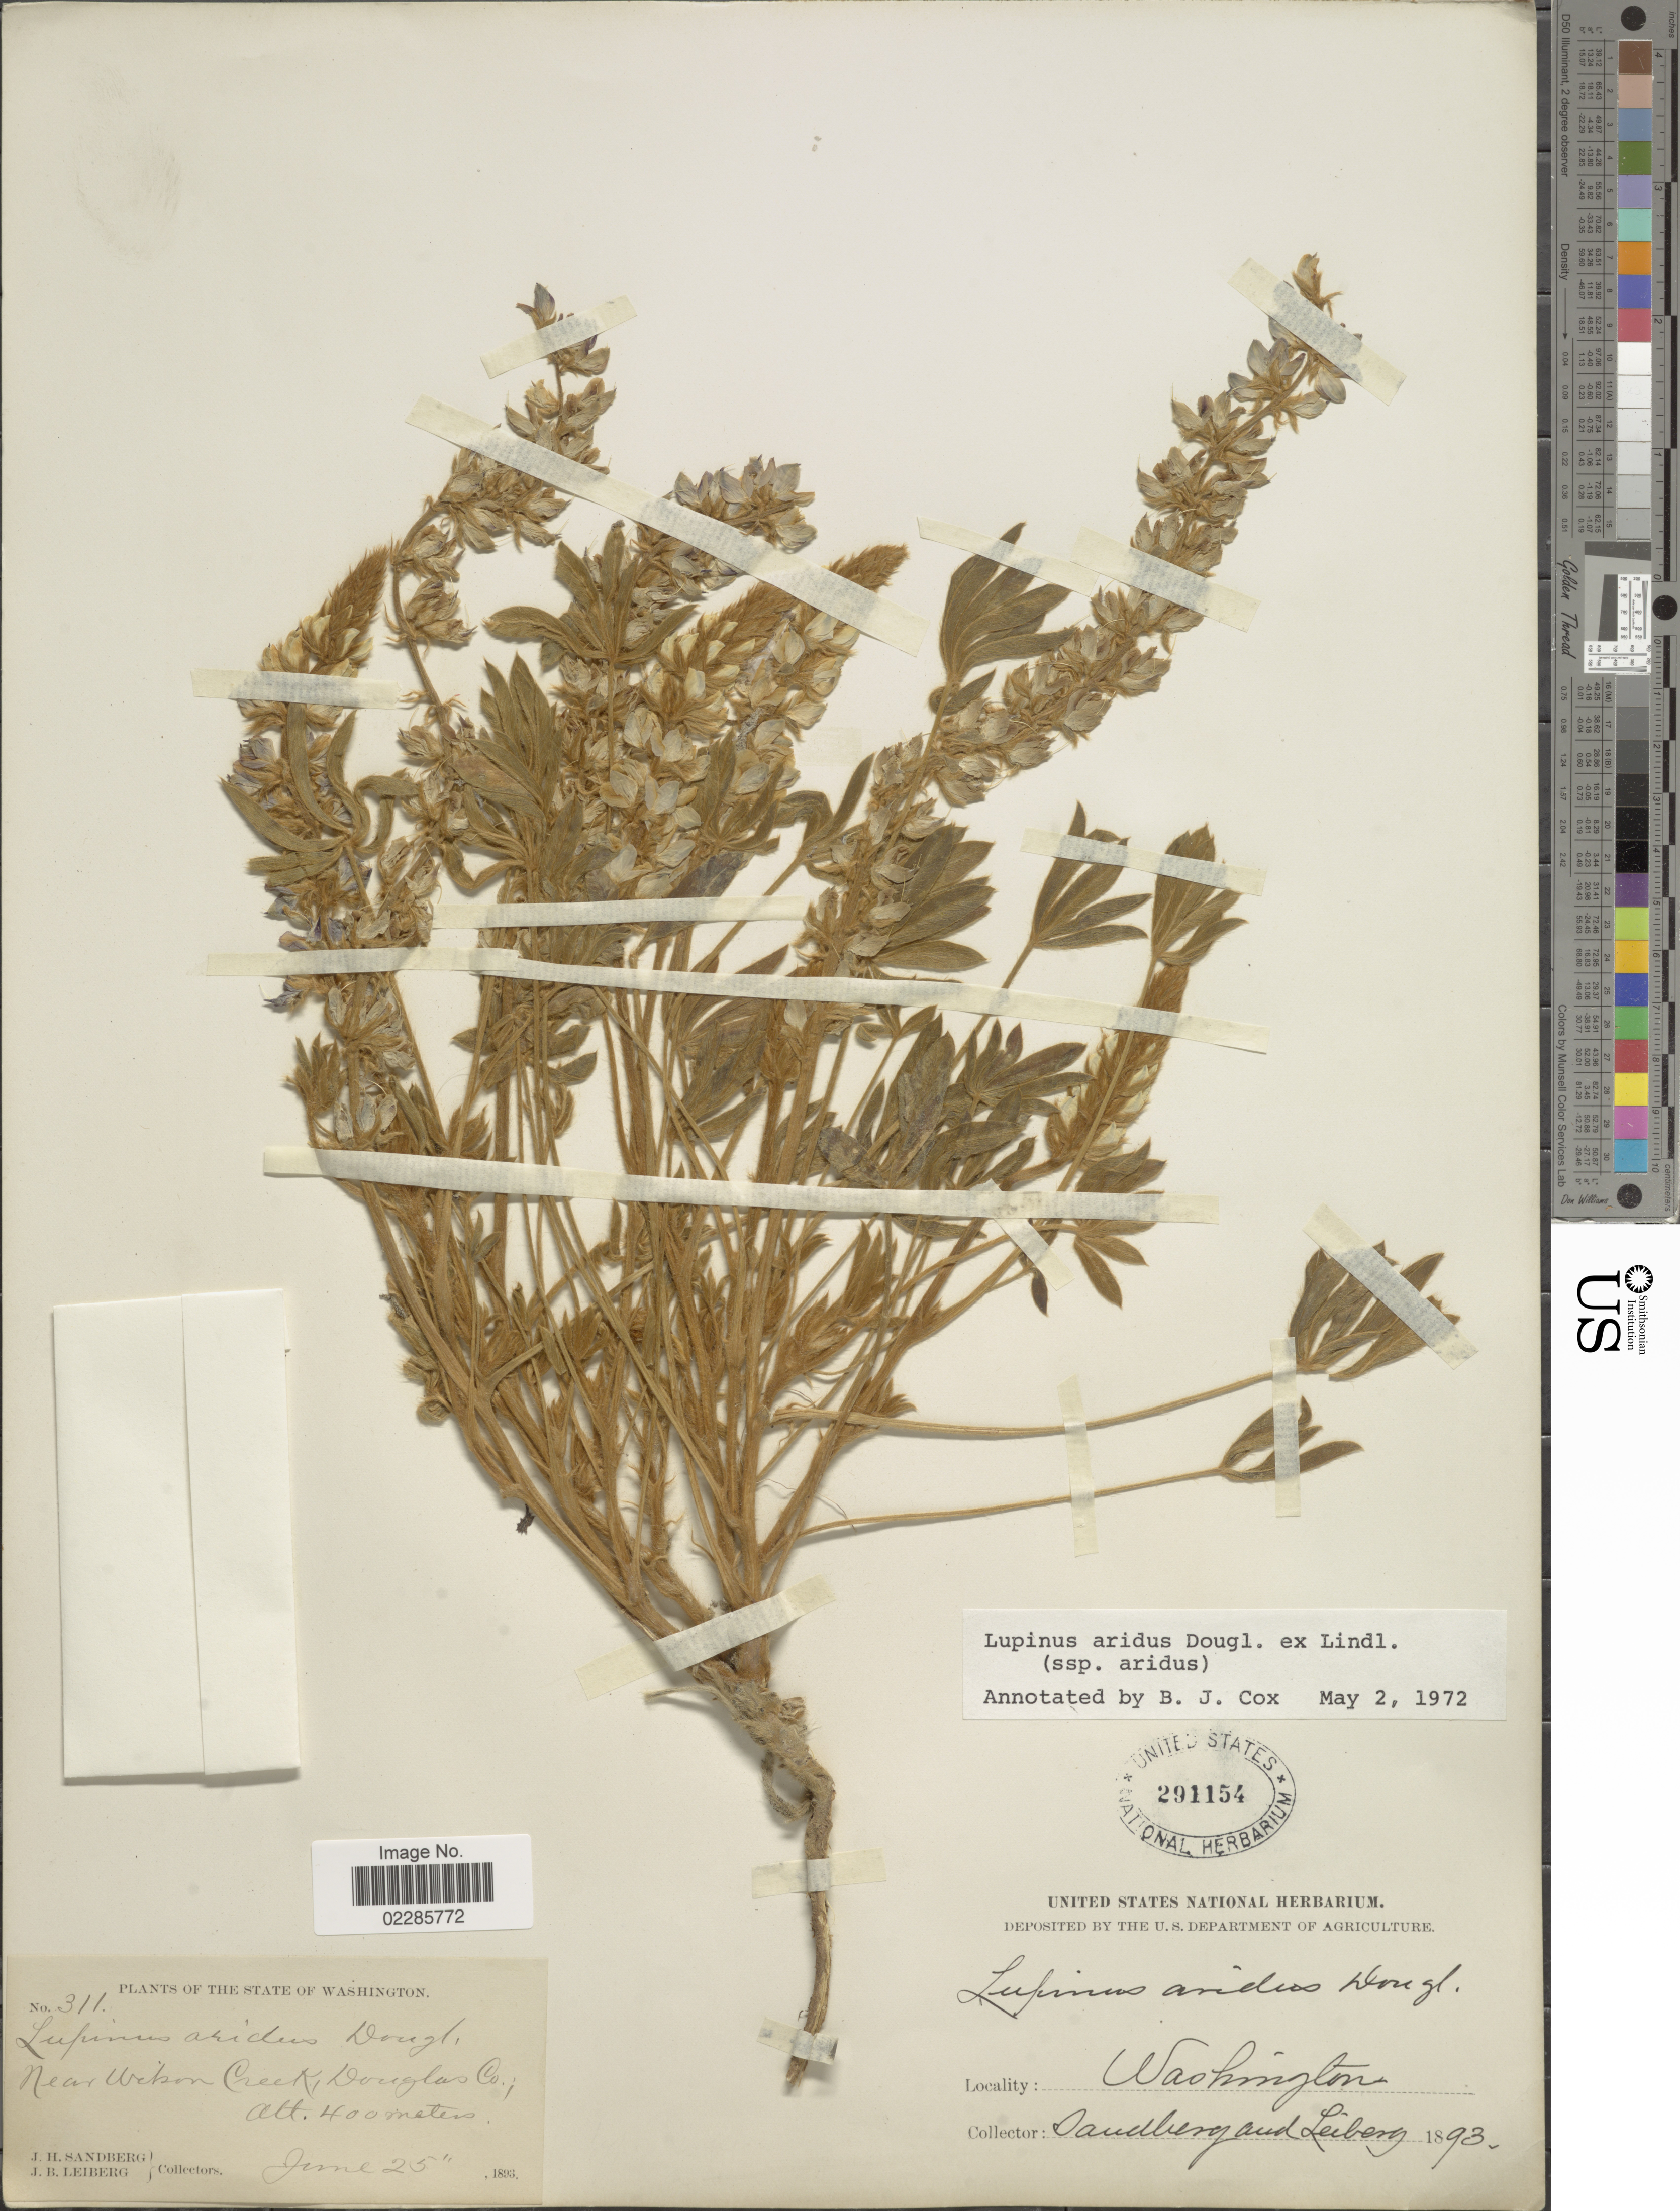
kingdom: Plantae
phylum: Tracheophyta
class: Magnoliopsida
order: Fabales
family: Fabaceae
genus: Lupinus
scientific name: Lupinus aridus subsp. aridus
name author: Douglas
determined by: Cox, B. J.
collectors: J. H. Sandberg & J. B. Leiberg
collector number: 311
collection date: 1893-06-25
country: United States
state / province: Washington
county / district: Douglas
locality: Near Webon Creek, Douglas Co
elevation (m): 400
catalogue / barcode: US 291154